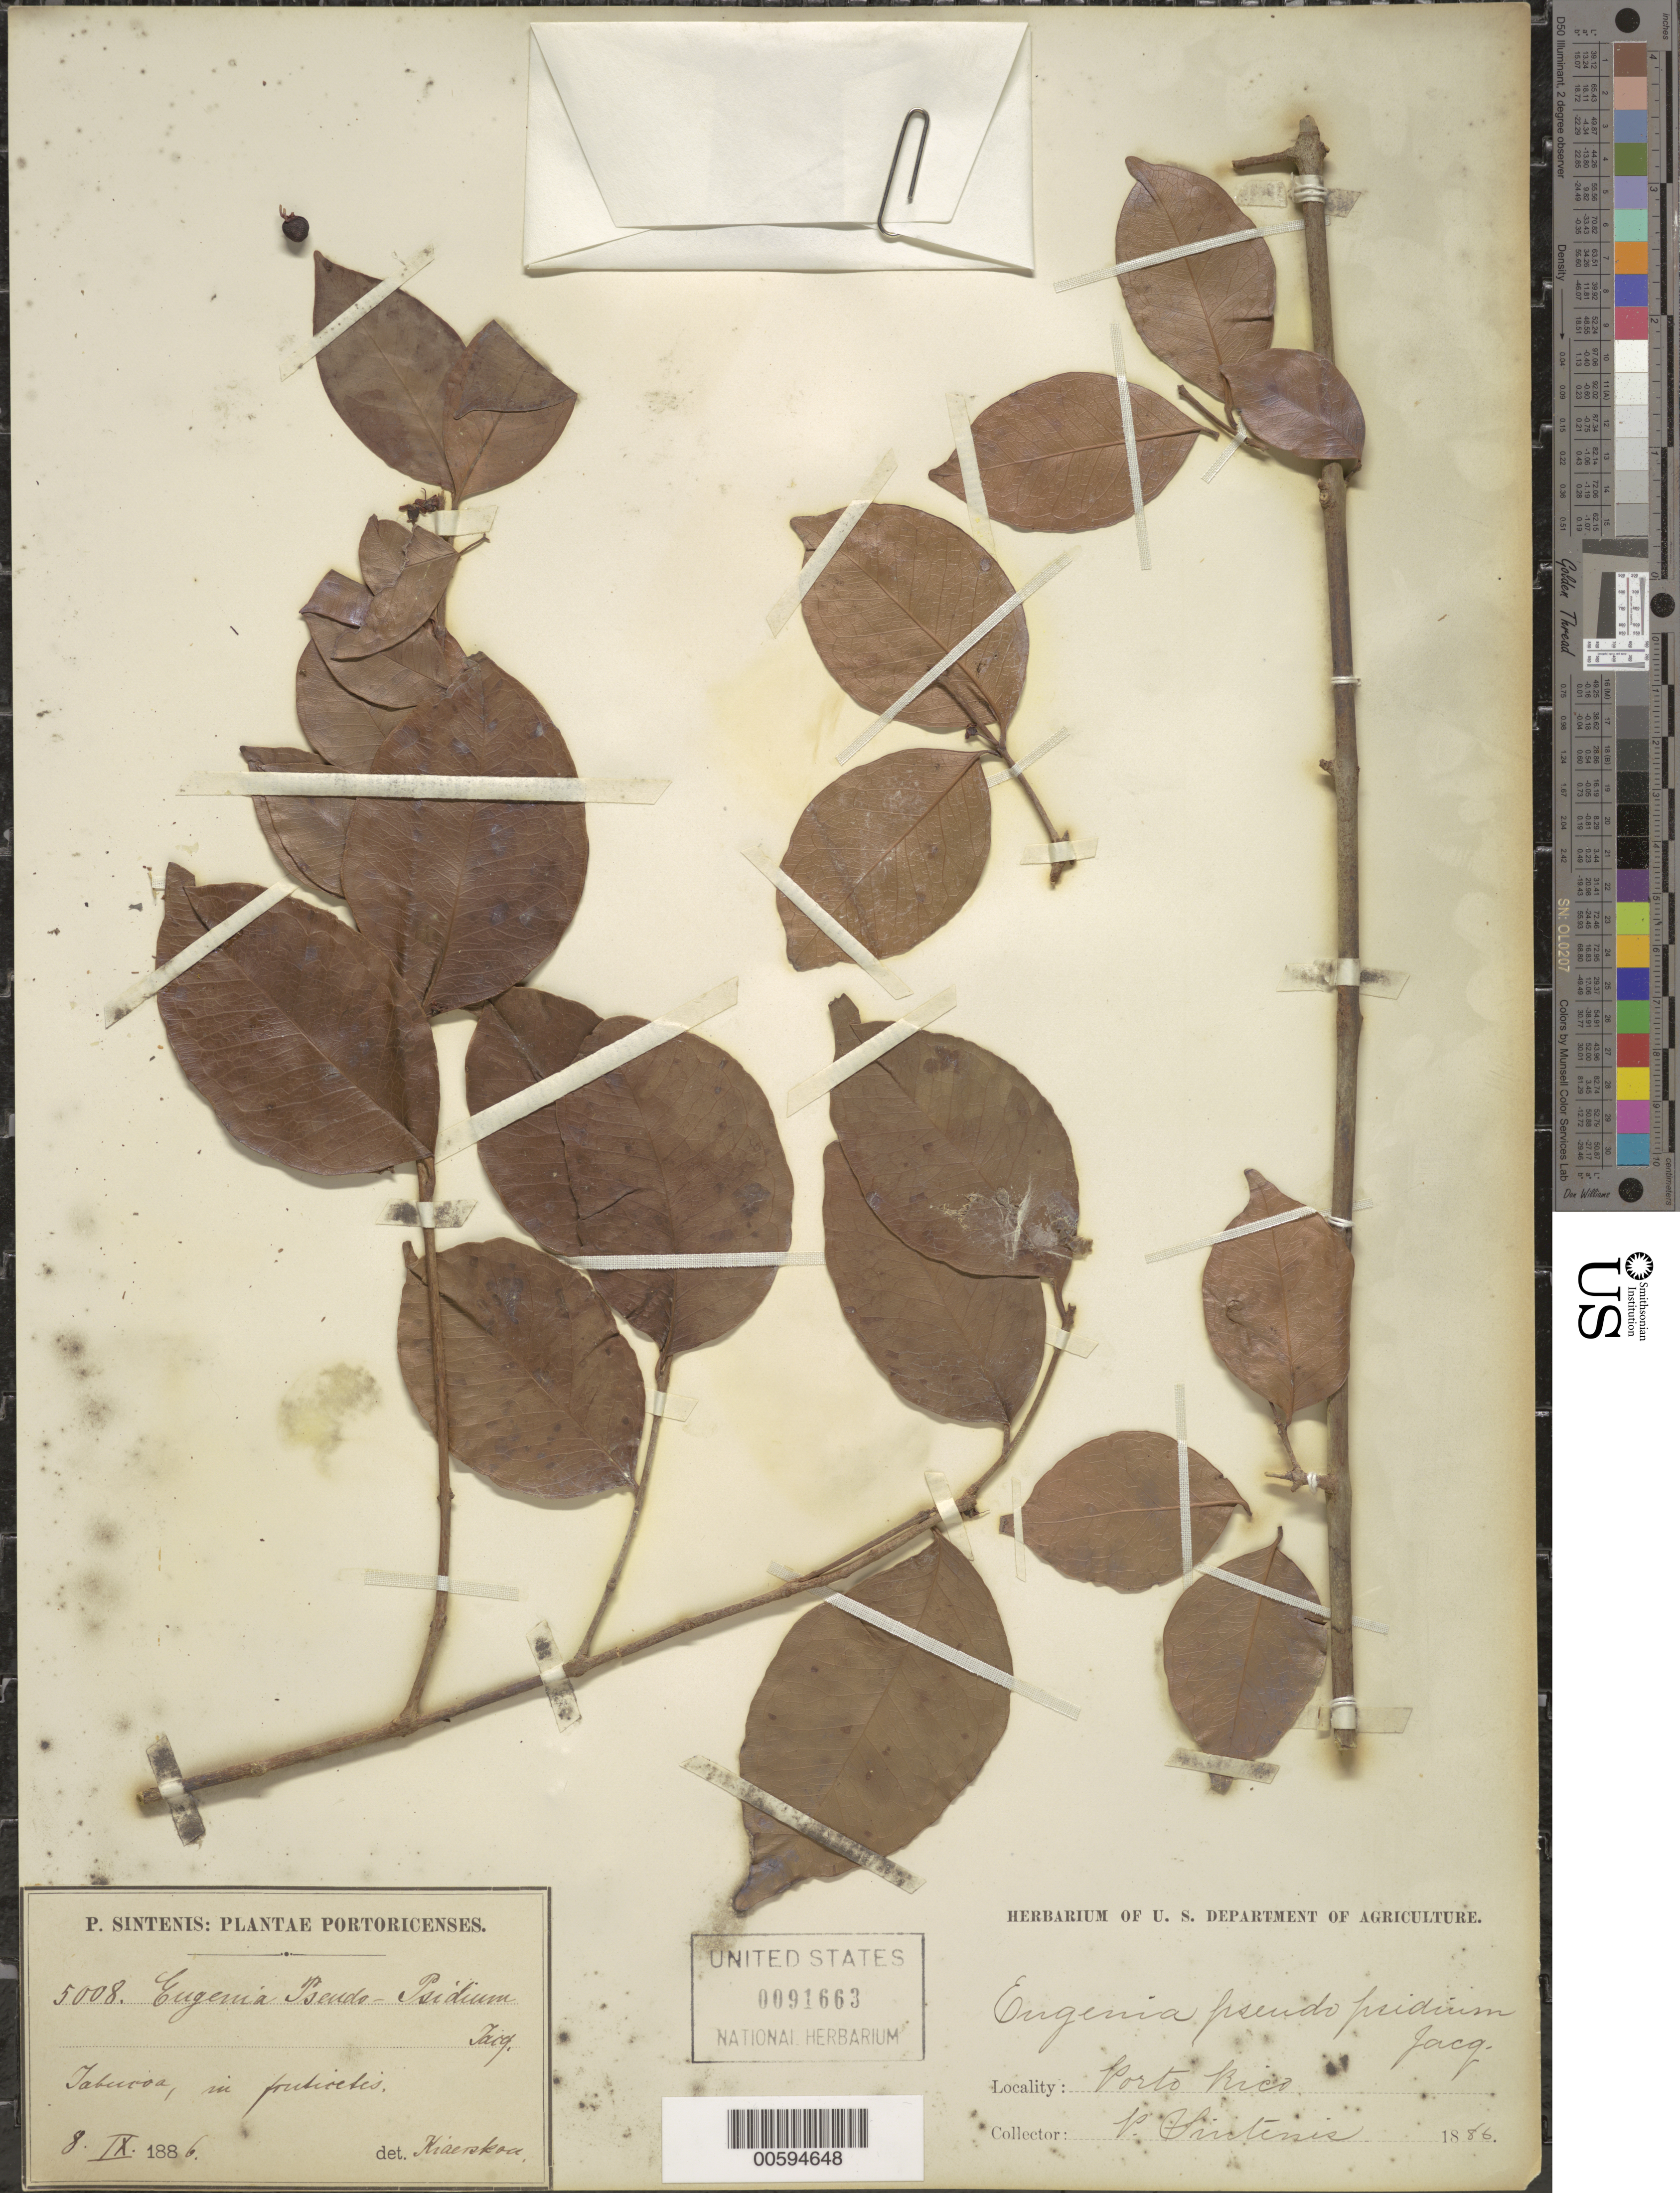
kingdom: Plantae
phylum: Tracheophyta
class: Magnoliopsida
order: Myrtales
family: Myrtaceae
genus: Eugenia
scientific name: Eugenia pseudopsidium var. portoricensis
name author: (DC.) Krug & Urb.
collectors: P. Sintenis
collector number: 5008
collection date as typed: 08 Sep 1886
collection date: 1886-09-08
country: Puerto Rico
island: Greater Antilles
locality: Yabucoa, in fruticetis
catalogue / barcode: US 91663